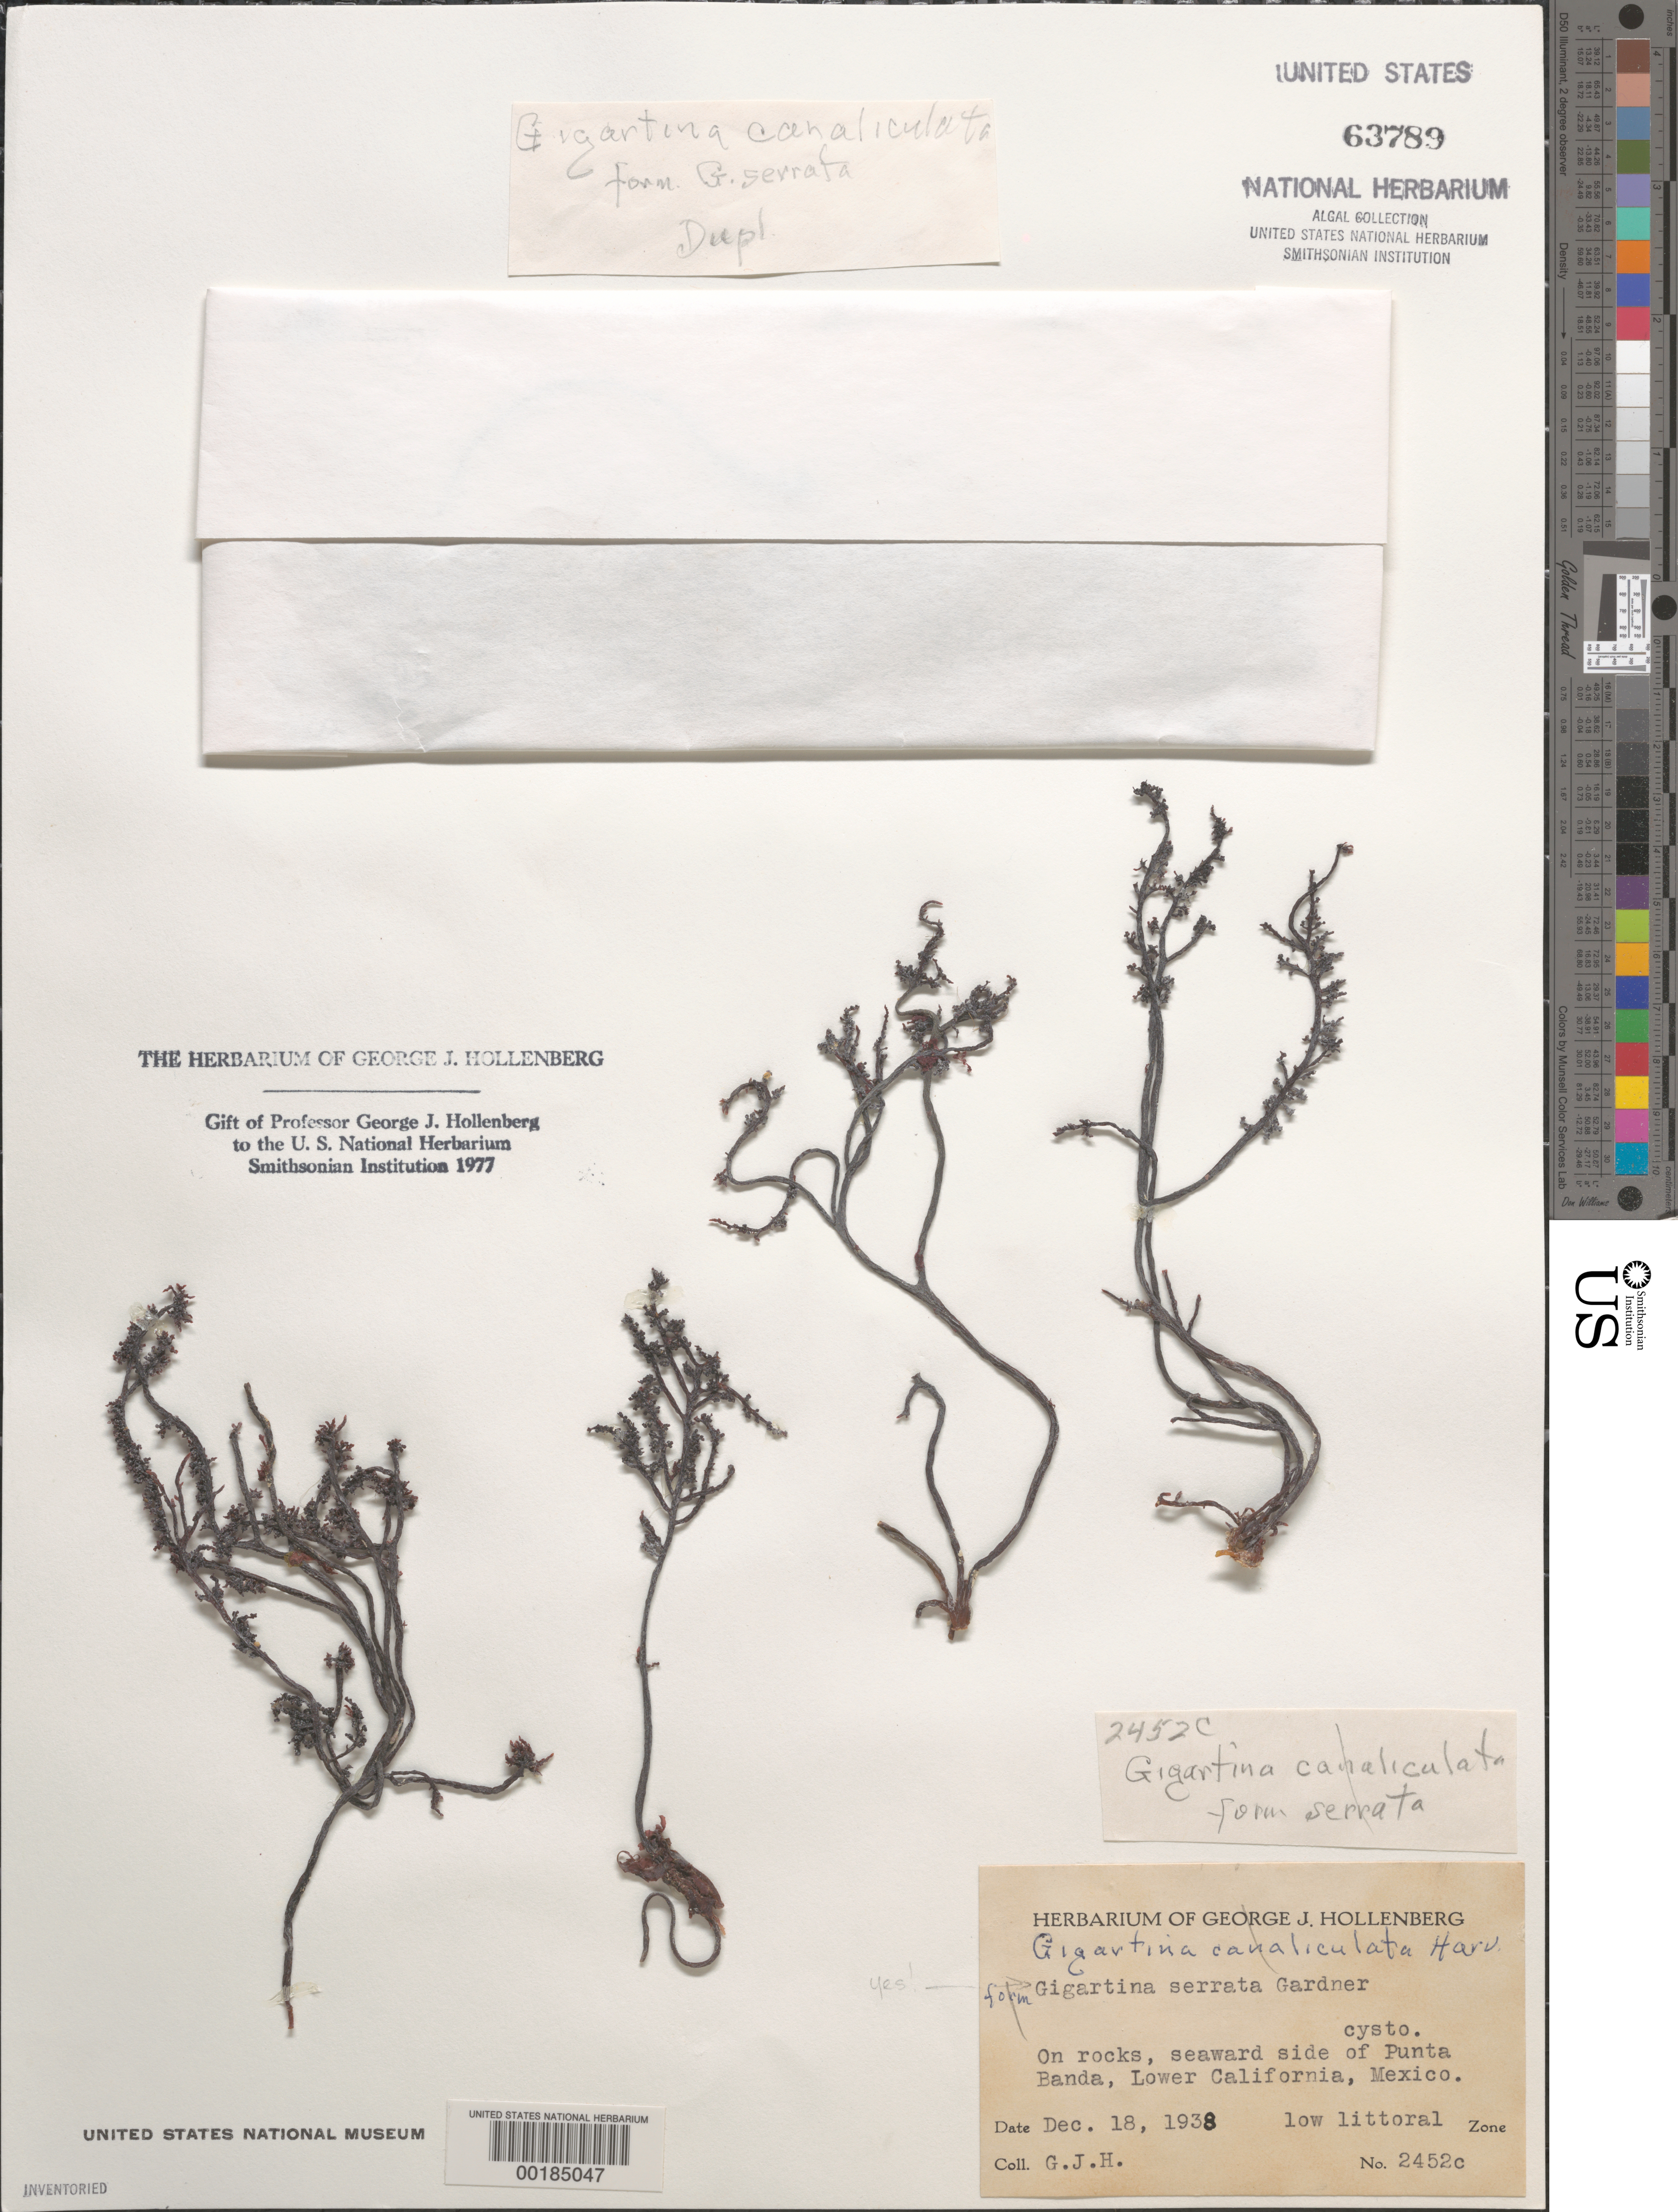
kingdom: Plantae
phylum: Rhodophyta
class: Florideophyceae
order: Gigartinales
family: Gigartinaceae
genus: Chondracanthus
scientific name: Chondracanthus serratus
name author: (N.L. Gardner) J.R. Hughey & Hommersand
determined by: Algae name updating Project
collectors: G. Hollenberg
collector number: GJH 2452c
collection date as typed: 18 Dec 1938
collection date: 1938-12-18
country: Mexico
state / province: Baja California Norte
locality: Punta Banda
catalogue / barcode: US 63789